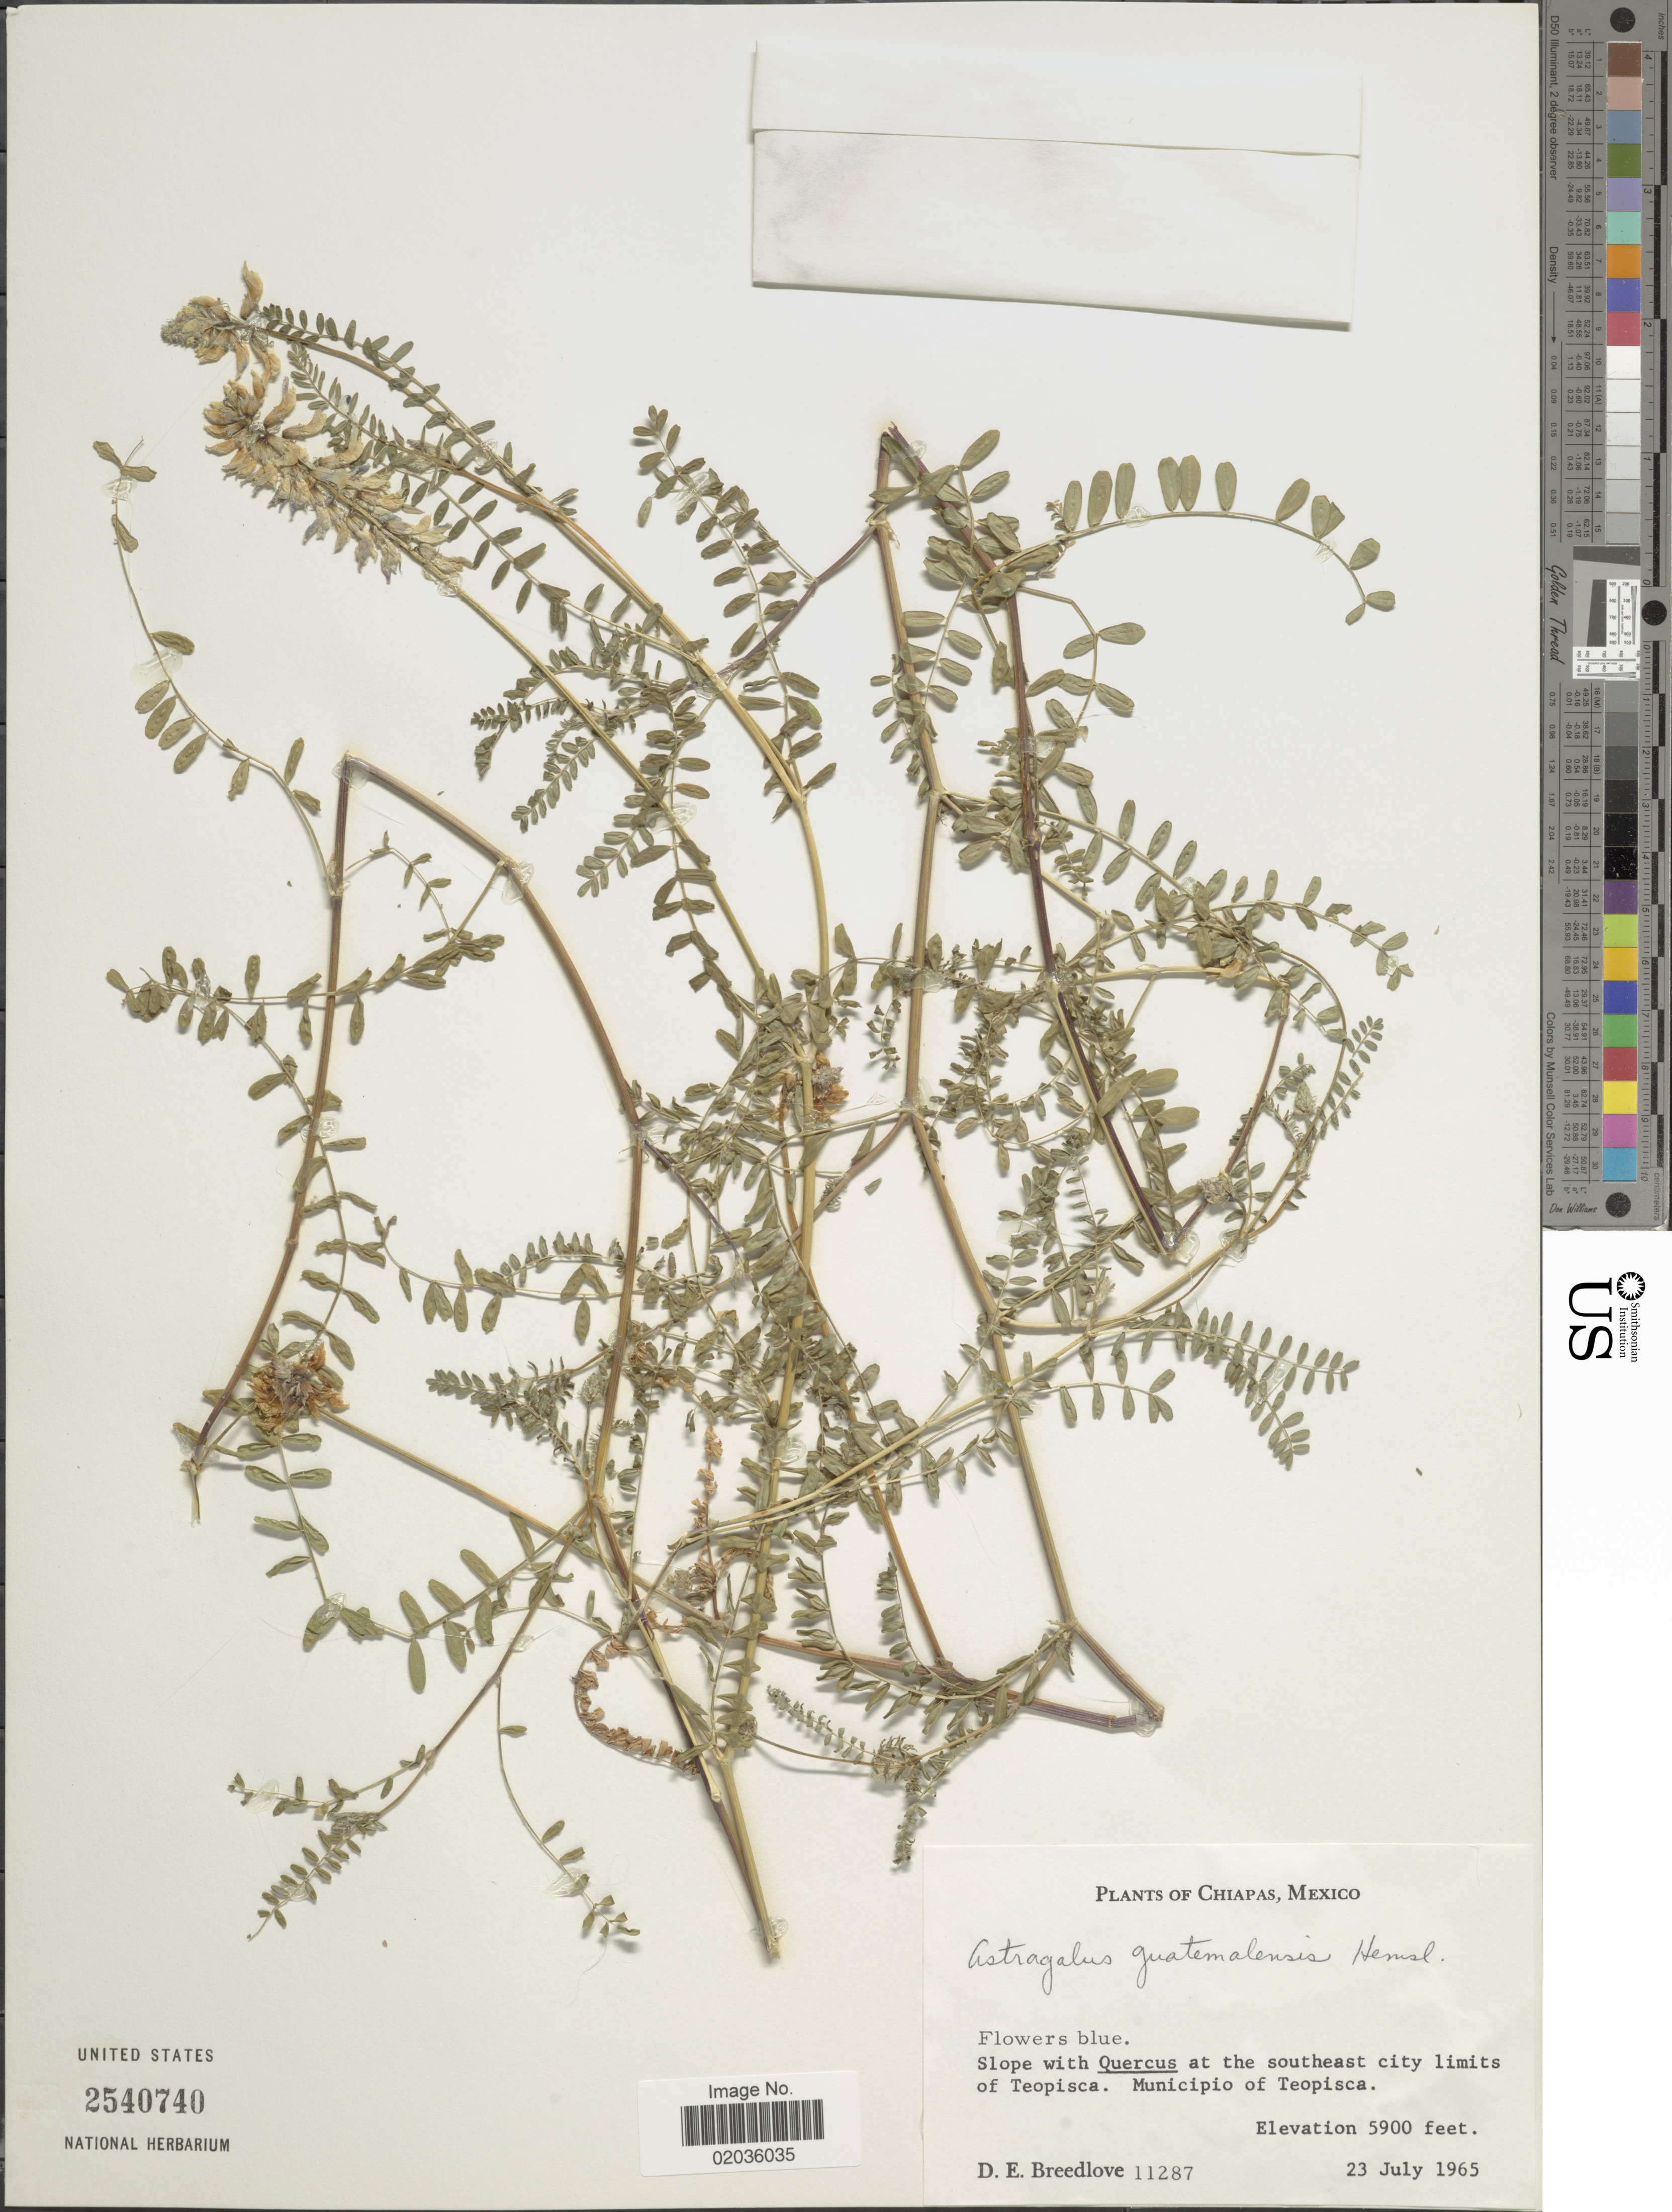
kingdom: Plantae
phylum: Tracheophyta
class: Magnoliopsida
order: Fabales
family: Fabaceae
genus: Astragalus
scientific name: Astragalus guatemalensis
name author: Hemsl.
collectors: D. E. Breedlove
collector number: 11287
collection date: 1965-07-23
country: Mexico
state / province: Chiapas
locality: Chiapas, Mexico. At the southeast city limits of Teopisca. Municipio of Teopisca.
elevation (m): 1798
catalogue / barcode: US 2540740